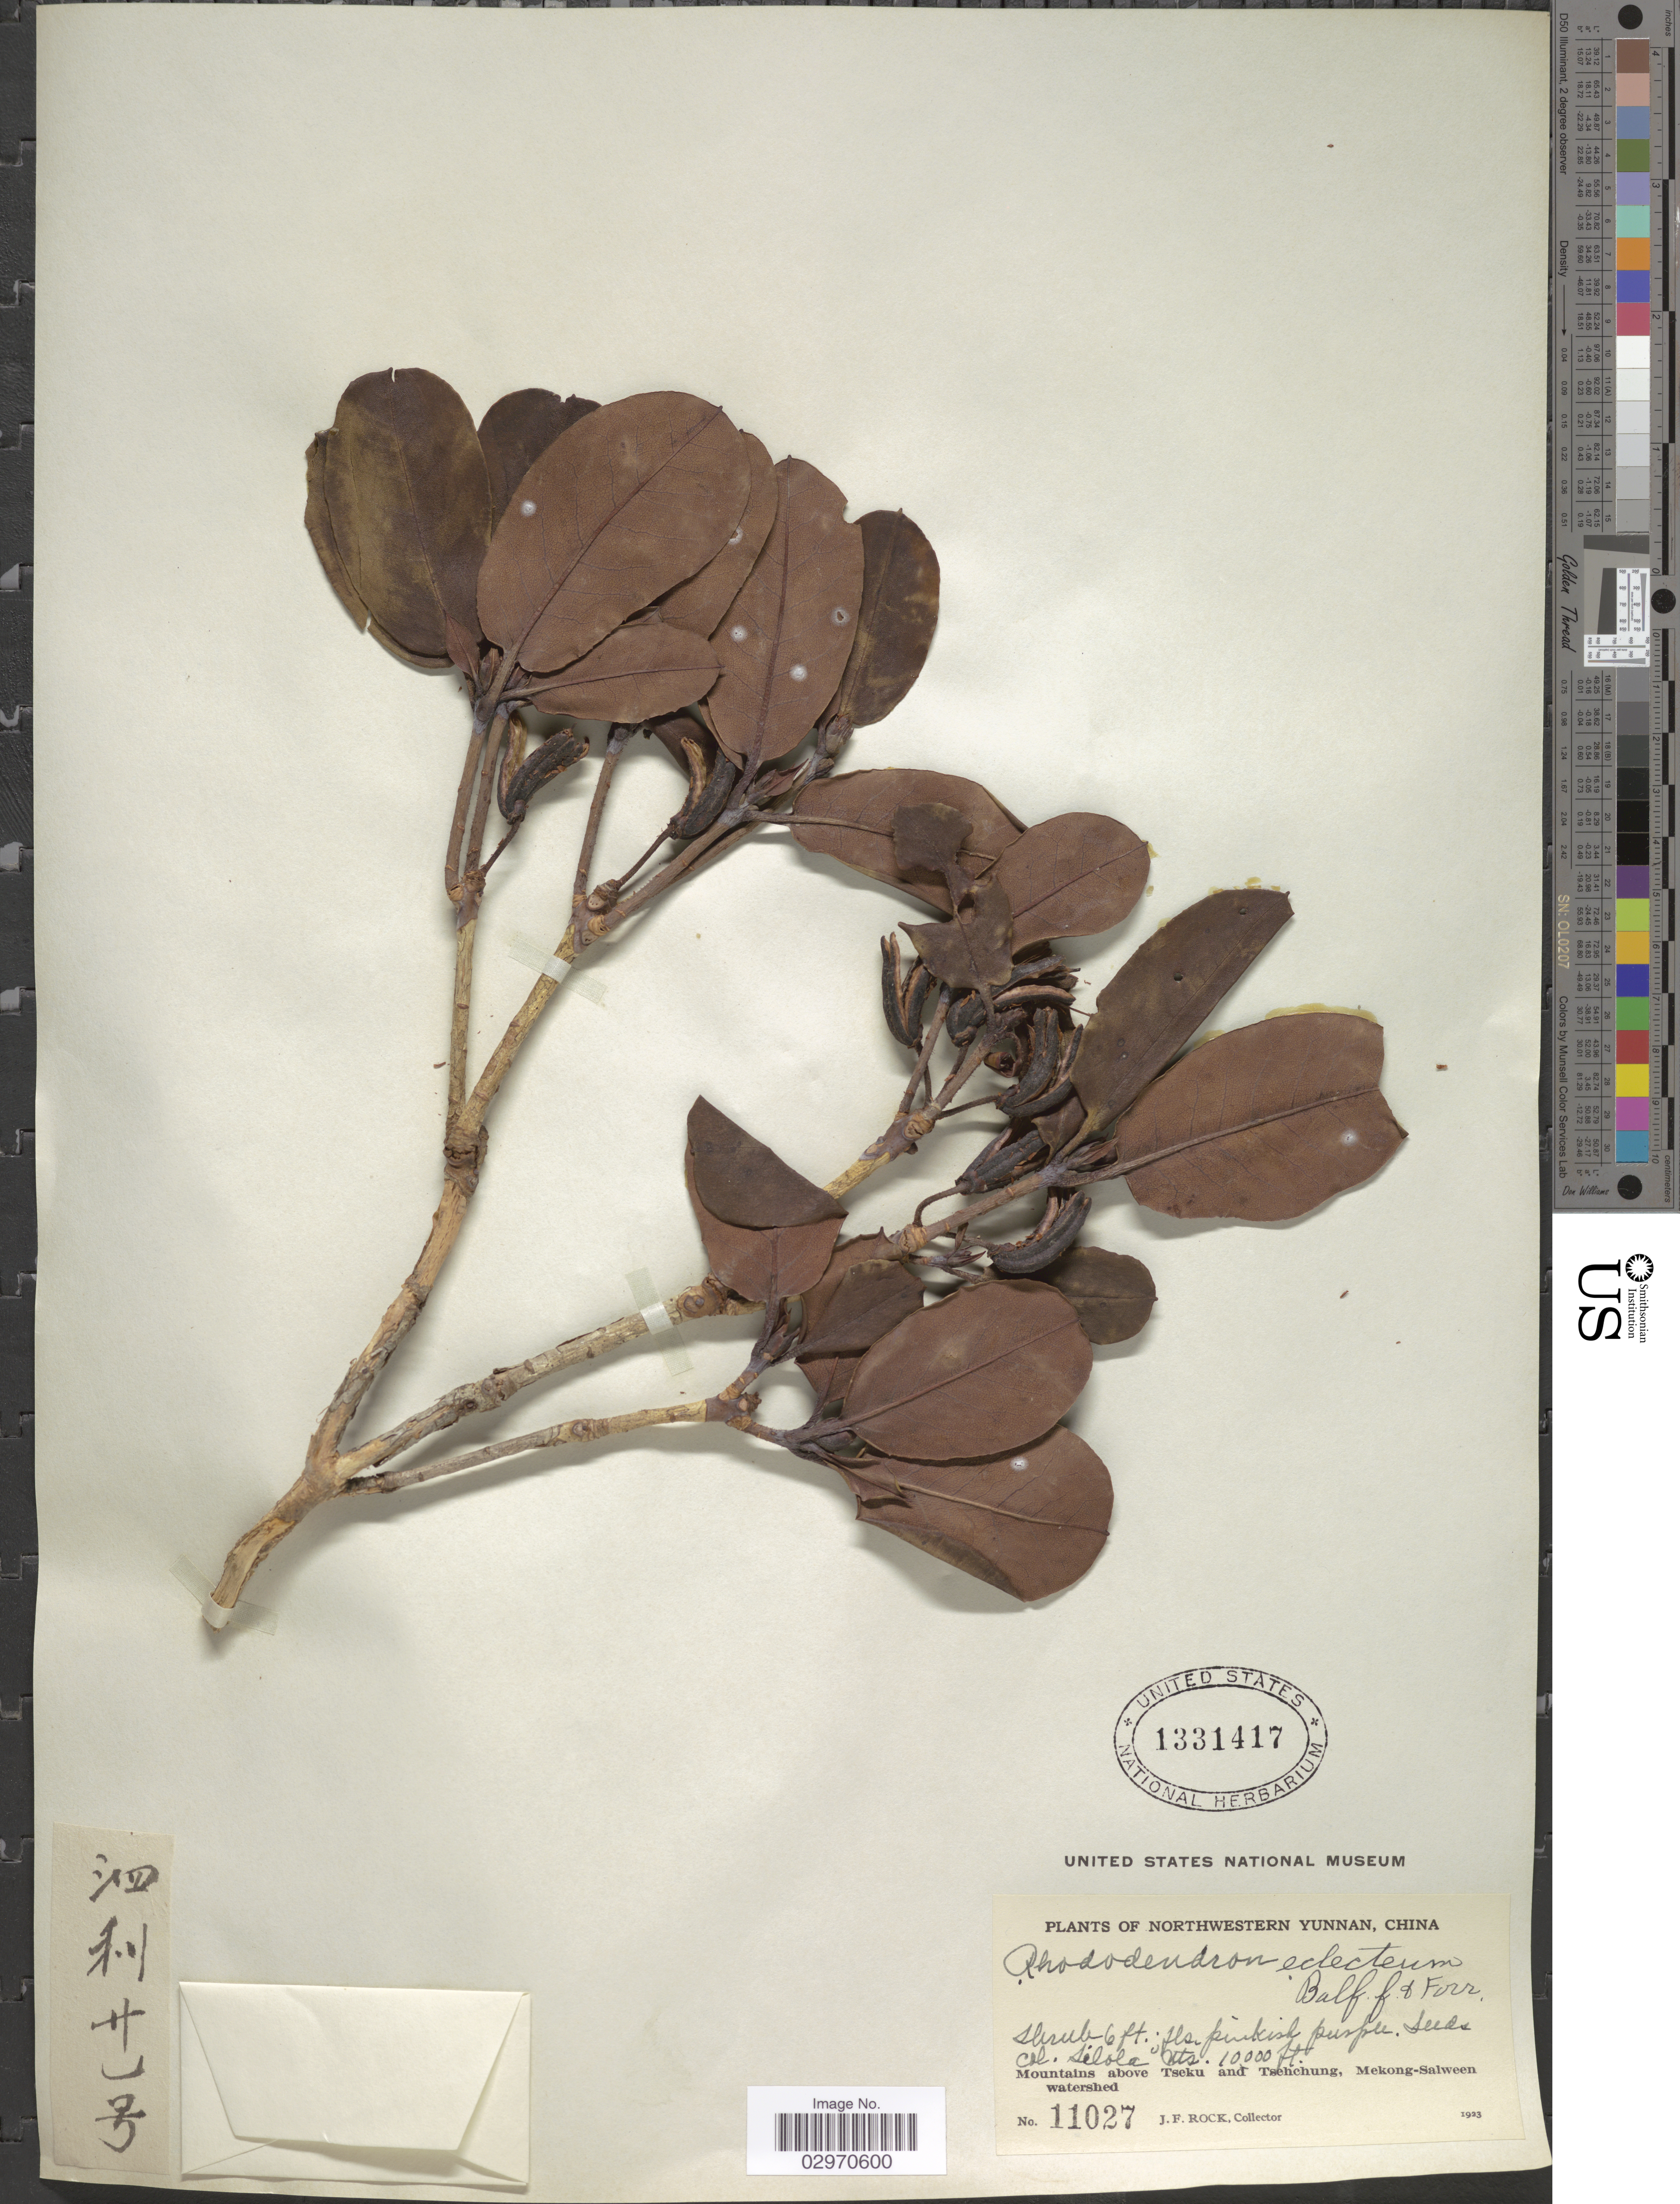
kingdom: Plantae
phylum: Tracheophyta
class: Magnoliopsida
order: Ericales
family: Ericaceae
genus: Rhododendron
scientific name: Rhododendron eclecteum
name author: Balf. f. & Forrest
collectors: J. Rock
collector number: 11027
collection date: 1923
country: China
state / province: Yunnan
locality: Northwestern Yunnan. Silola Mts. Mountains above Tseku and Tsehchung, Mekong-Salween watershed.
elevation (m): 3048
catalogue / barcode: US 1331417